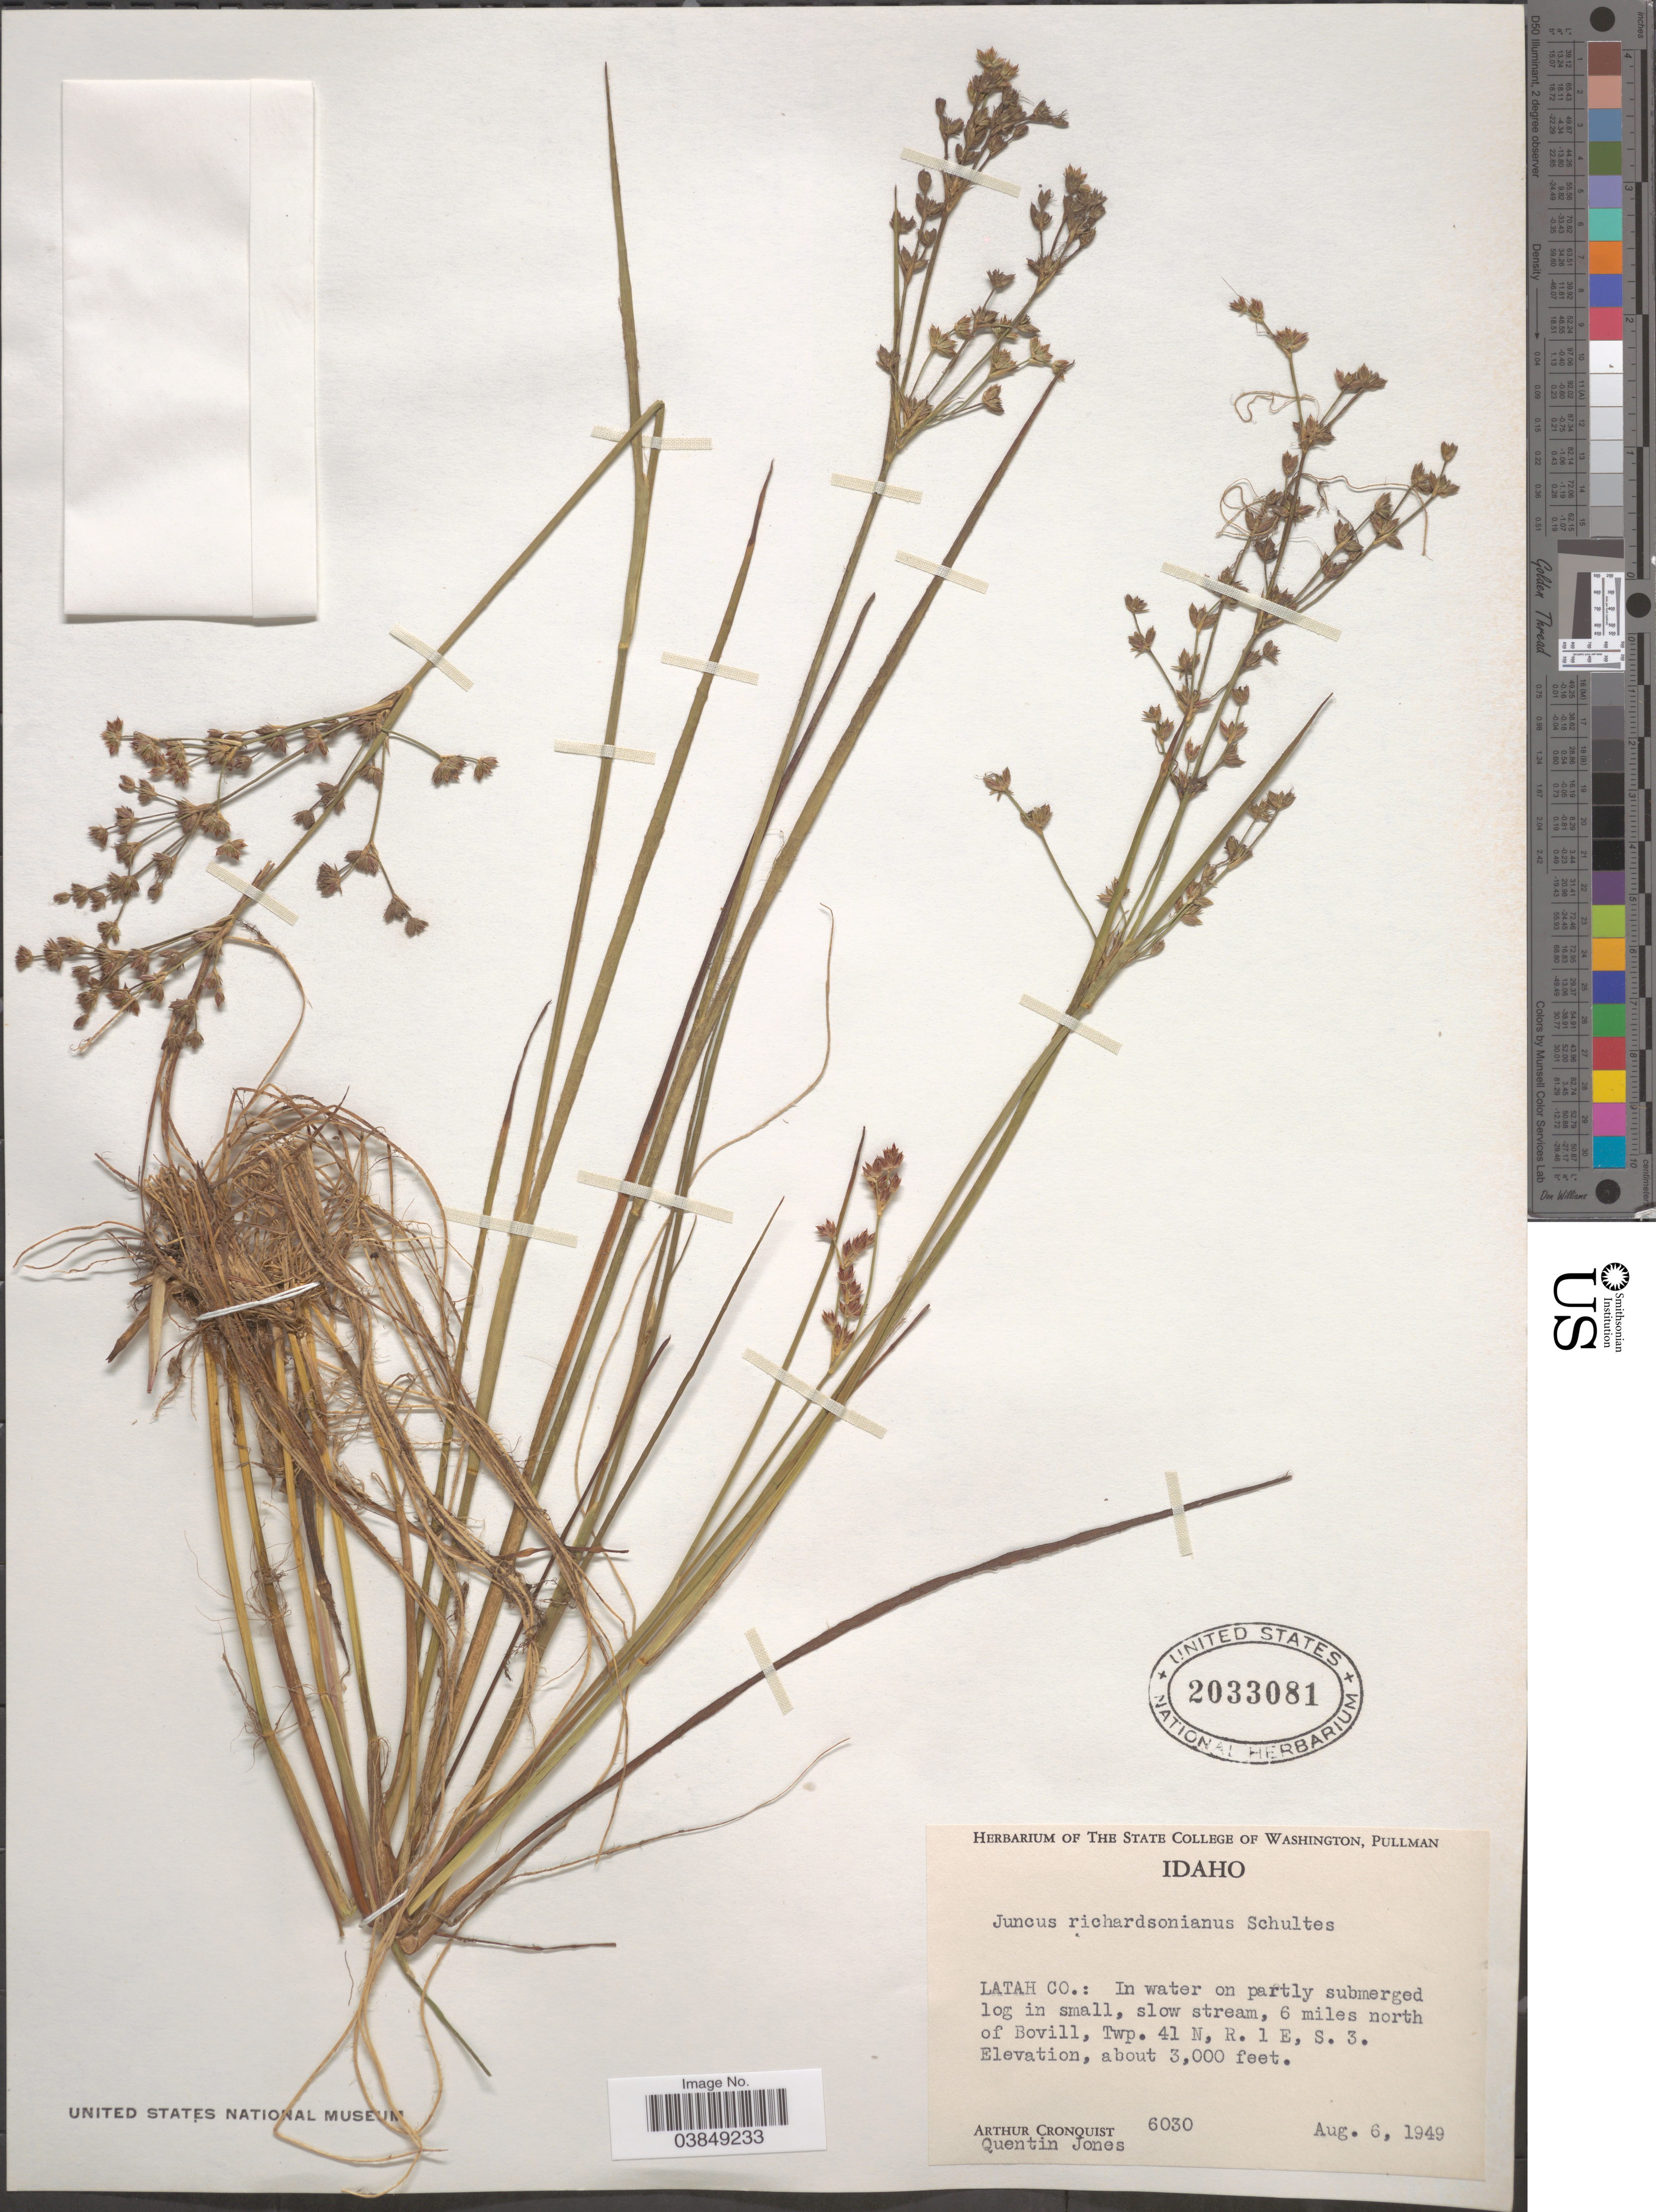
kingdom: Plantae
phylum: Tracheophyta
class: Liliopsida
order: Poales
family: Juncaceae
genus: Juncus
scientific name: Juncus alpinus var. rariflorus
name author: (Hartm.) Hartm.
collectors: A. J. Cronquist & Q. Jones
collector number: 6030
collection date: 1949-08-06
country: United States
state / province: Idaho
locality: Latah Co.: 6 miles north of Bovill, Twp. 41 N, R. 1E, S. 3.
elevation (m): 914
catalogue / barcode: US 2033081